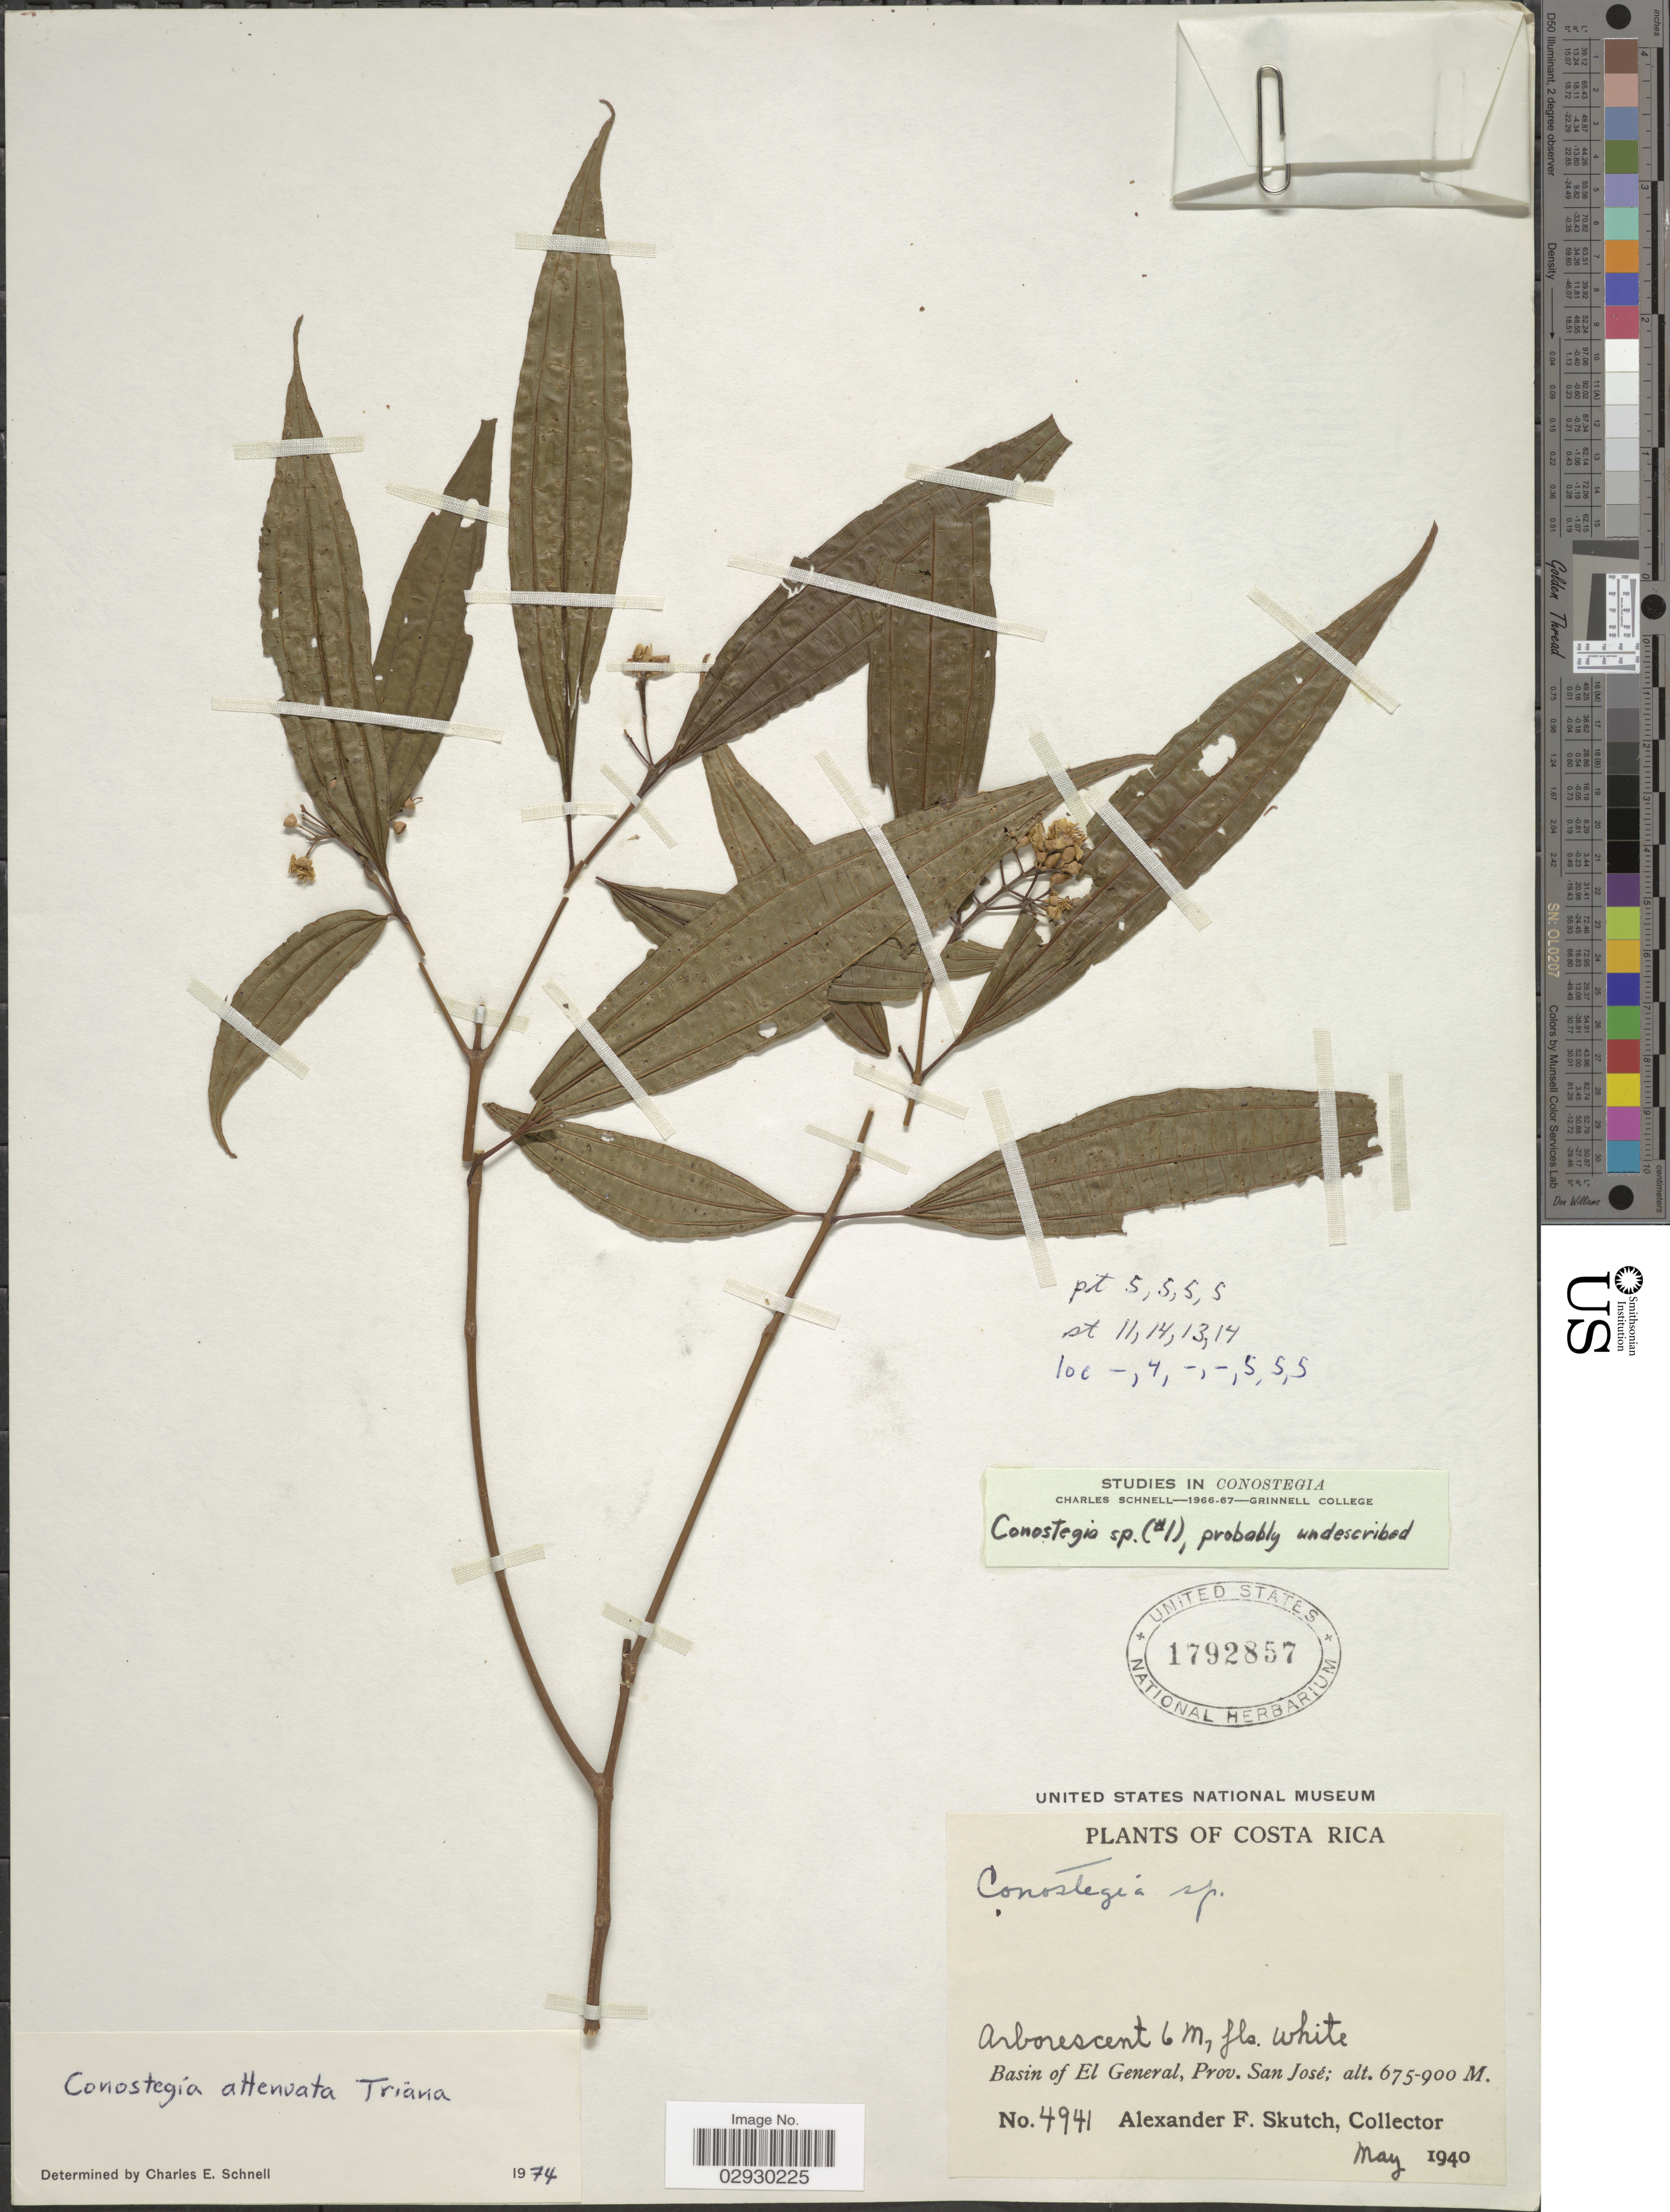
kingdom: Plantae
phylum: Tracheophyta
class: Magnoliopsida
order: Myrtales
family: Melastomataceae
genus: Conostegia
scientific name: Conostegia attenuata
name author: Triana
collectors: A. F. Skutch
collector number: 4941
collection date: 1940-05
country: Costa Rica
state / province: San José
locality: Basin of El General.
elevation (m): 675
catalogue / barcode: US 1792857